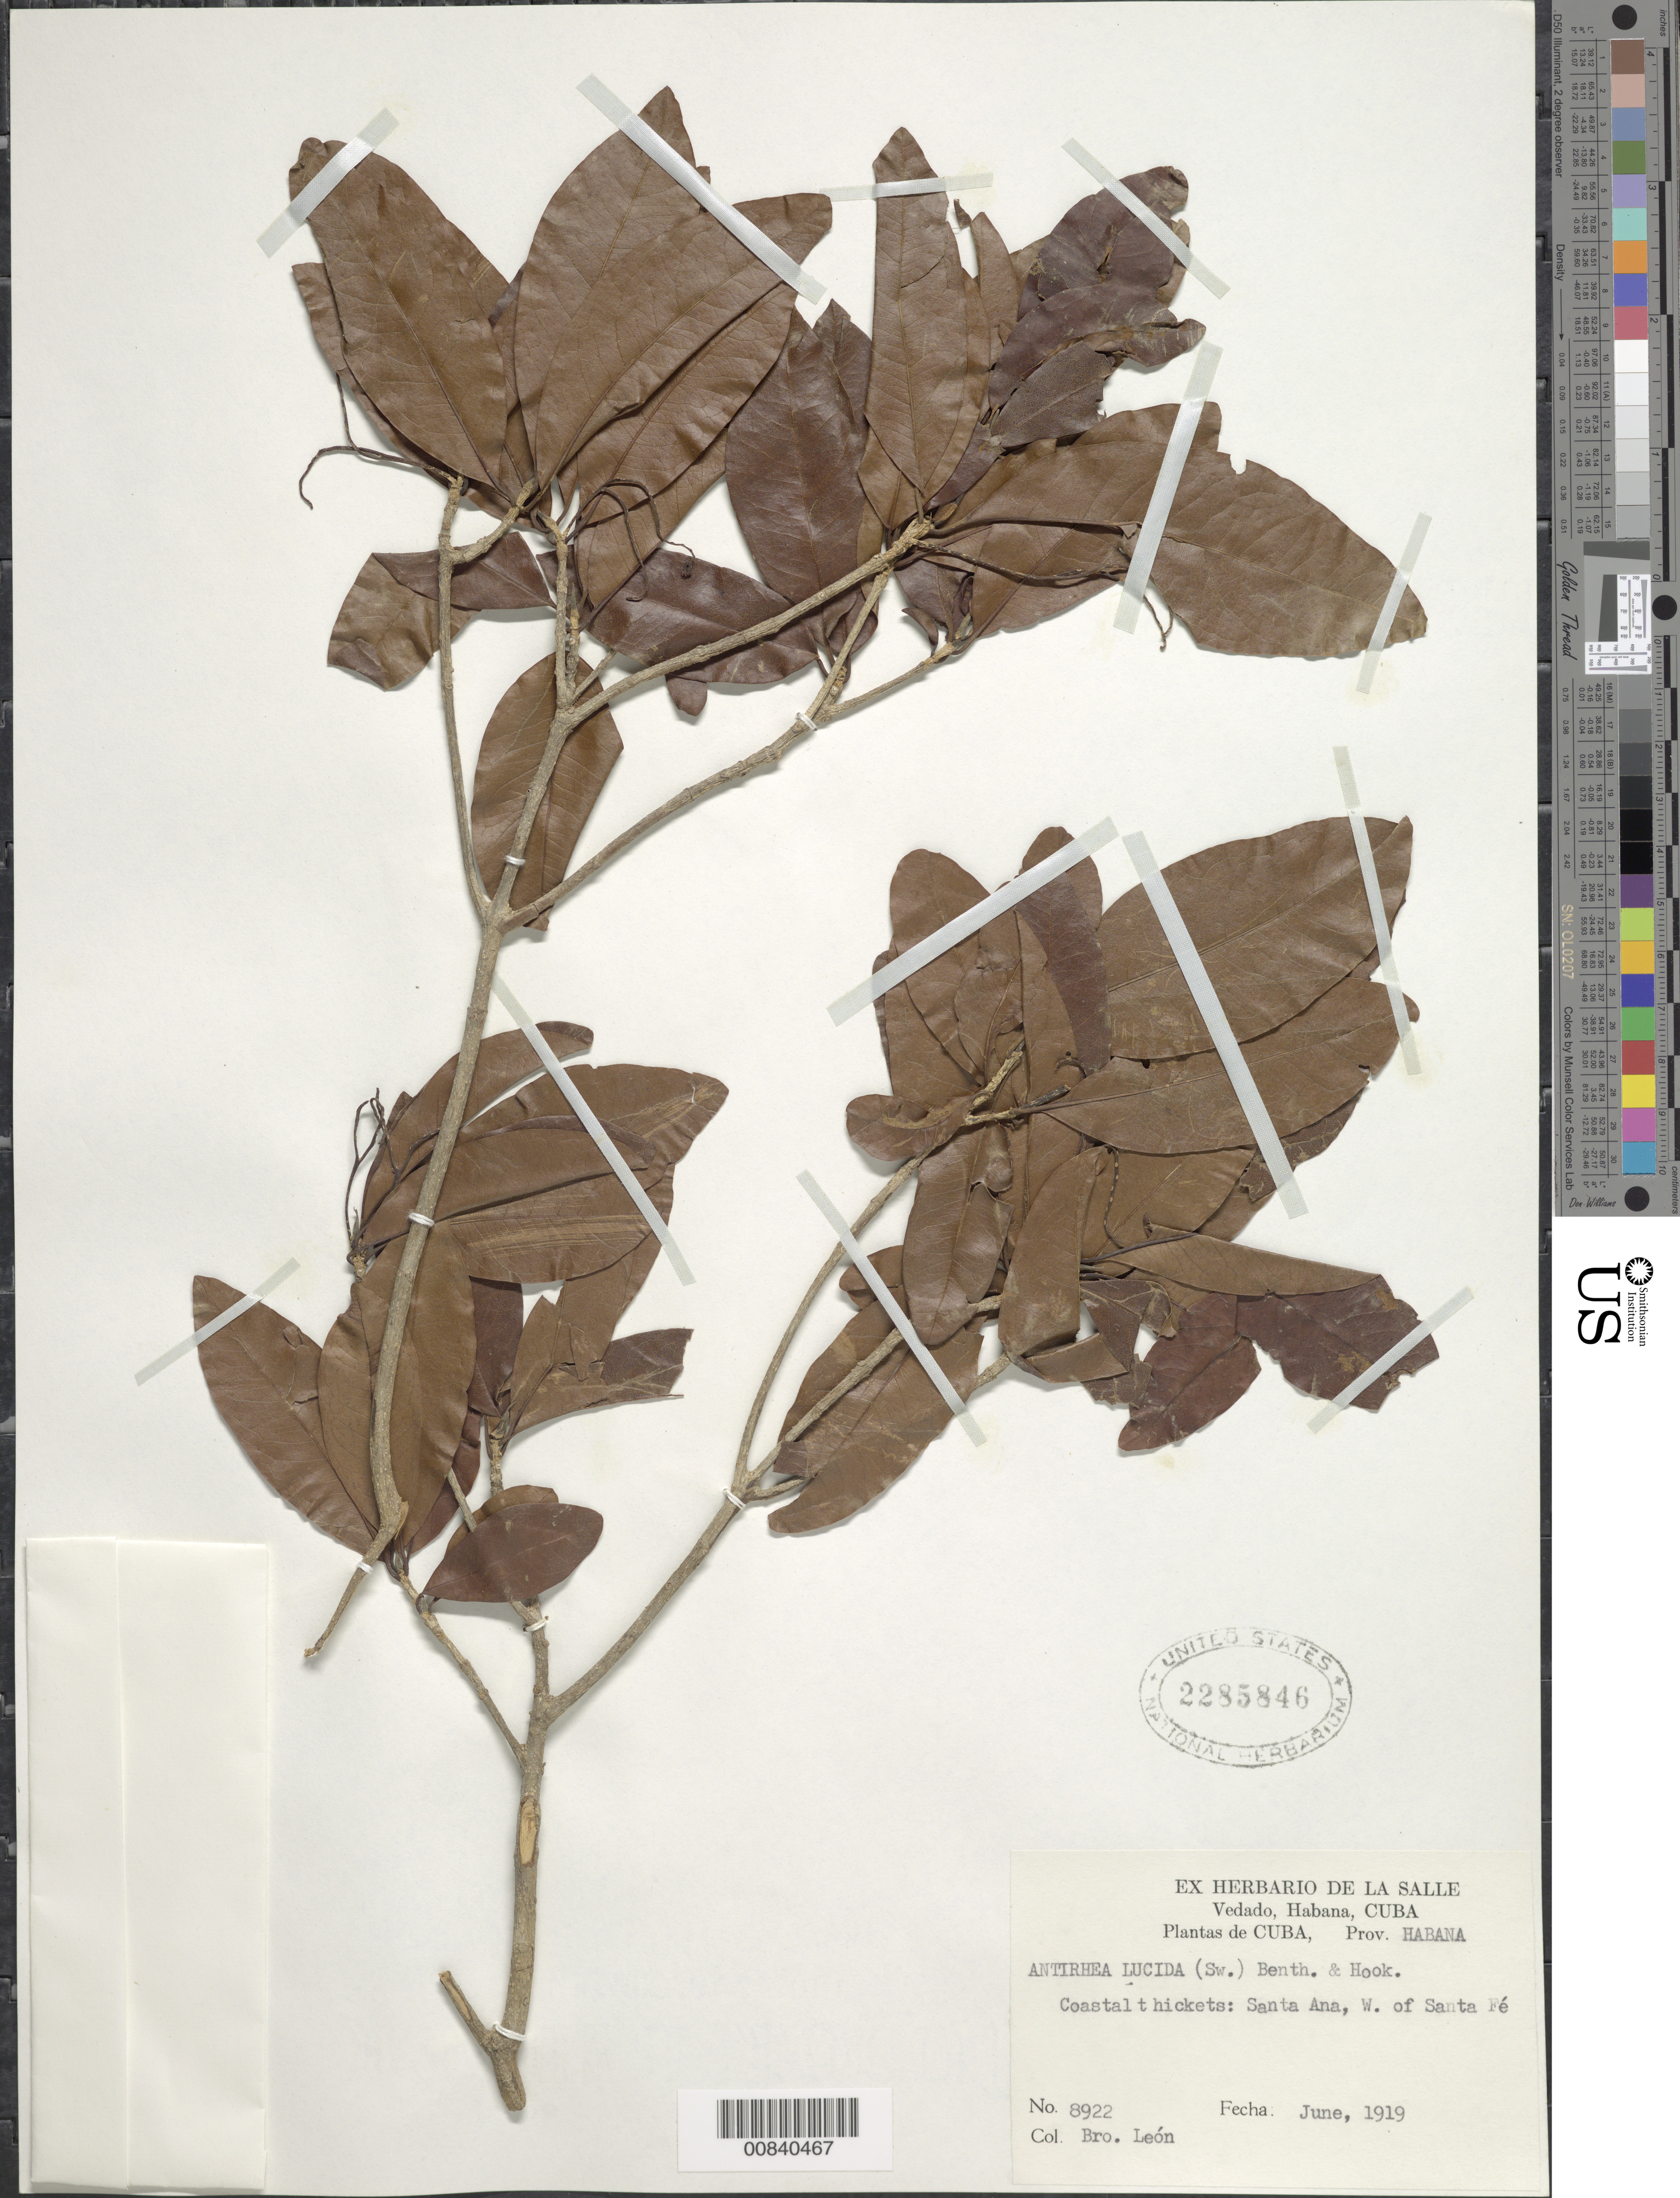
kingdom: Plantae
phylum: Tracheophyta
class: Magnoliopsida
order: Gentianales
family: Rubiaceae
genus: Stenostomum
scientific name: Stenostomum lucidum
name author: (Sw.) C.F. Gaertn.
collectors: Bro. León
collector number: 8922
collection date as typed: Jun 1919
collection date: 1919-06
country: Cuba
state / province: La Habana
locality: Santa Ana, west of Santa Fé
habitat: Coastal thickets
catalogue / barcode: US 2285846